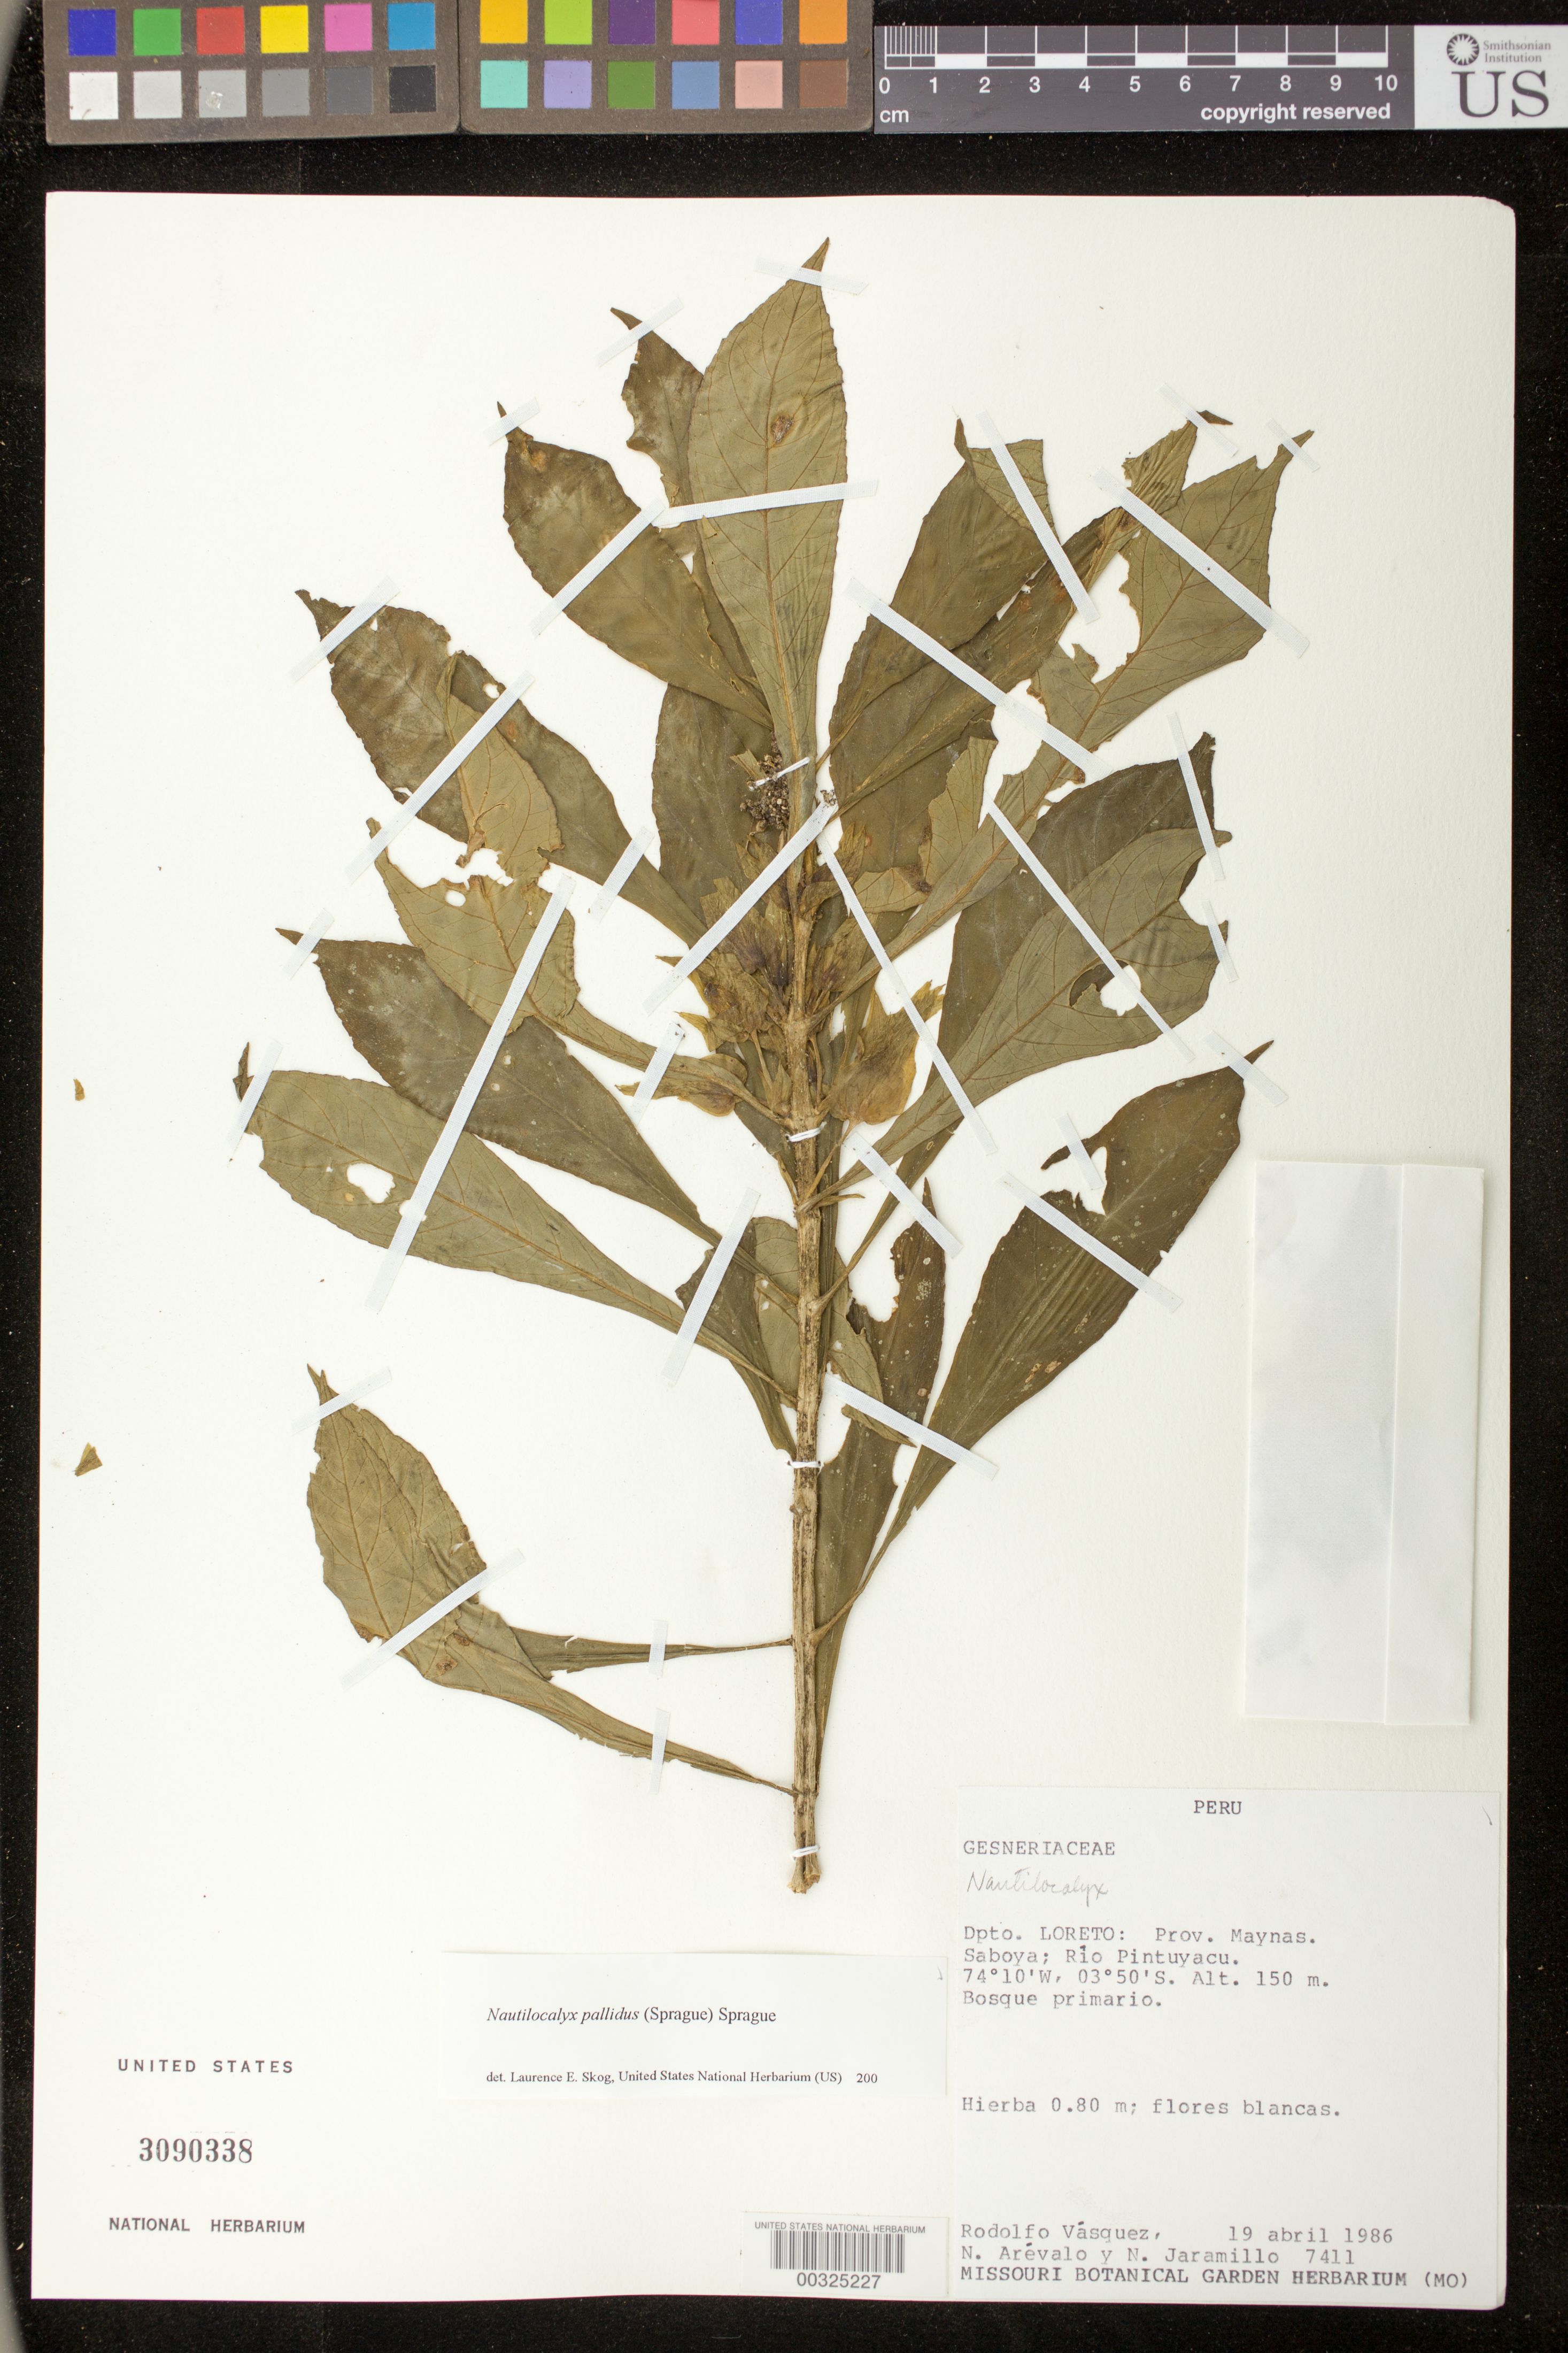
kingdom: Plantae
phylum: Tracheophyta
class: Magnoliopsida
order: Lamiales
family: Gesneriaceae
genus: Nautilocalyx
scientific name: Nautilocalyx pallidus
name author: (Sprague) C. Sprague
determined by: Skog, Laurence E.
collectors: R. Vásquez, N. Arévalo & N. Jaramillo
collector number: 7411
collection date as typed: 19 Apr 1986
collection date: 1986-04-19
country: Peru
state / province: Loreto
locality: Prov. Maynas; Saboya, Río Pintuyacu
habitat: Bosque primario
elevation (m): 150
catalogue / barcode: US 3090338